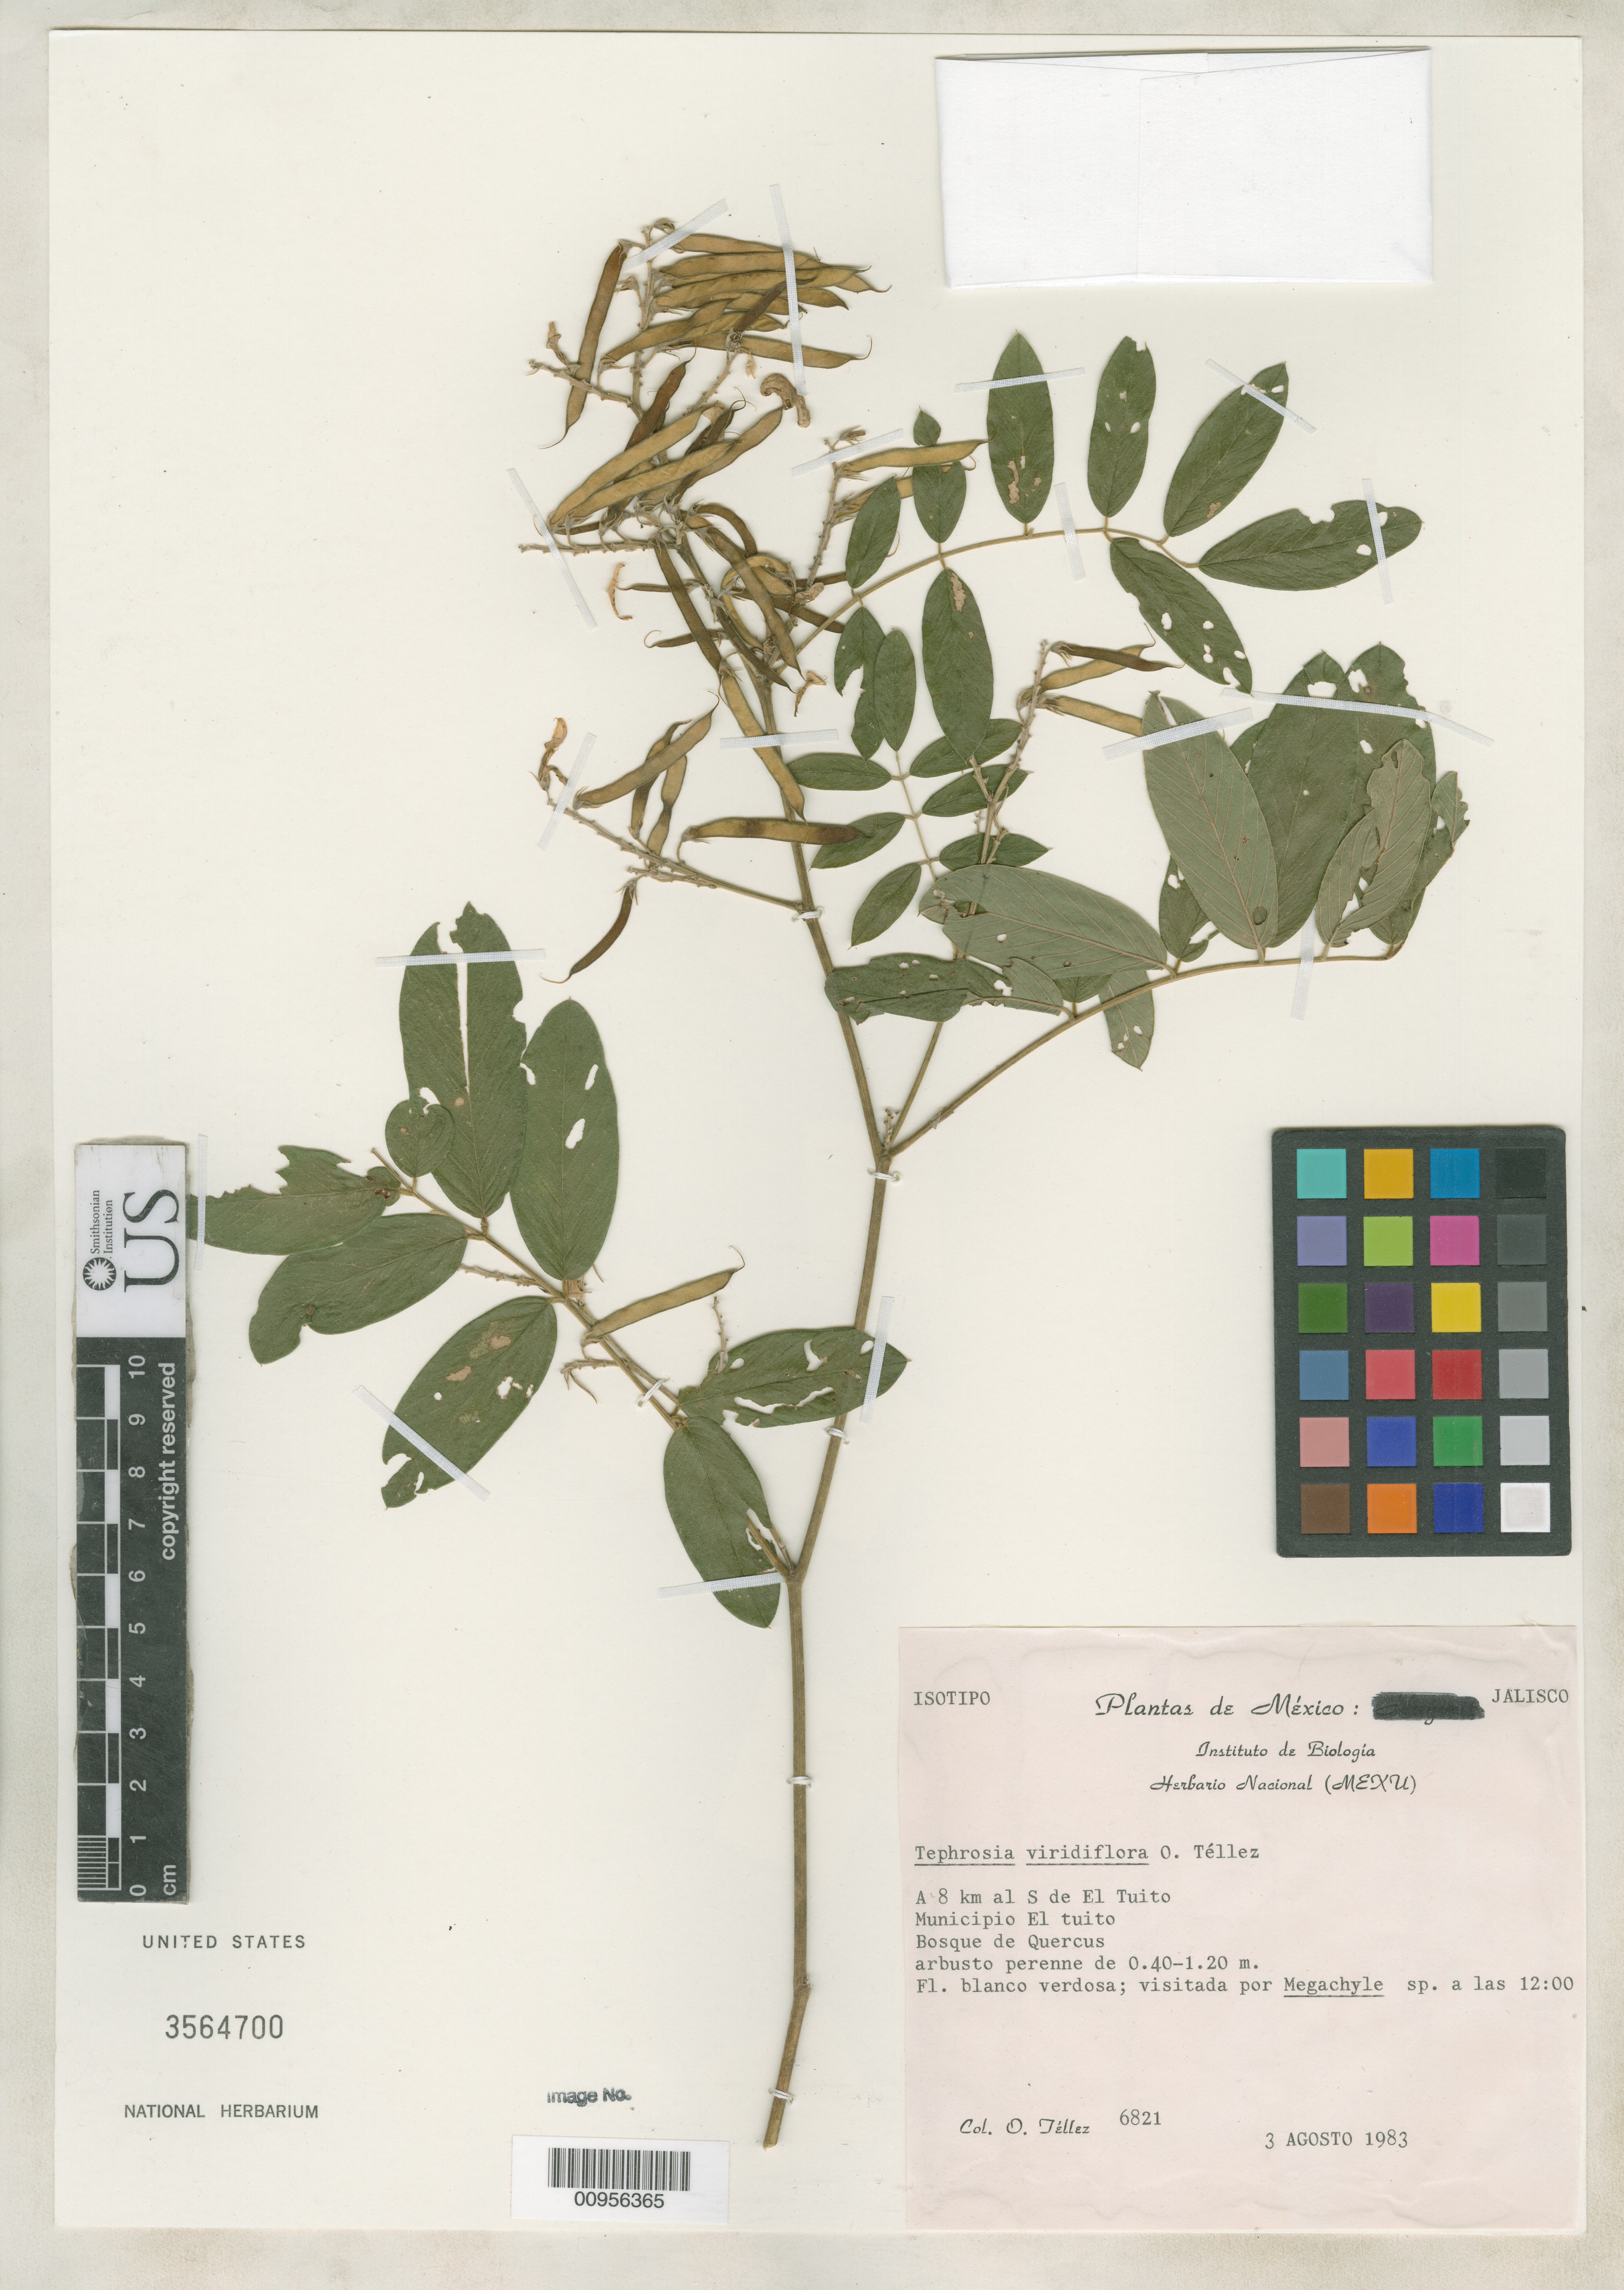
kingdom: Plantae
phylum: Tracheophyta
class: Magnoliopsida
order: Fabales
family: Fabaceae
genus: Tephrosia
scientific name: Tephrosia viridiflora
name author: O. Téllez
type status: Isotype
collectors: O. Téllez V.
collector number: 6821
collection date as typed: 03 Aug 1983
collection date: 1983-08-03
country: Mexico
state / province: Jalisco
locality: A 8 km al S de El Tuito, Municipio El Tuito.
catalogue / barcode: US 3564700